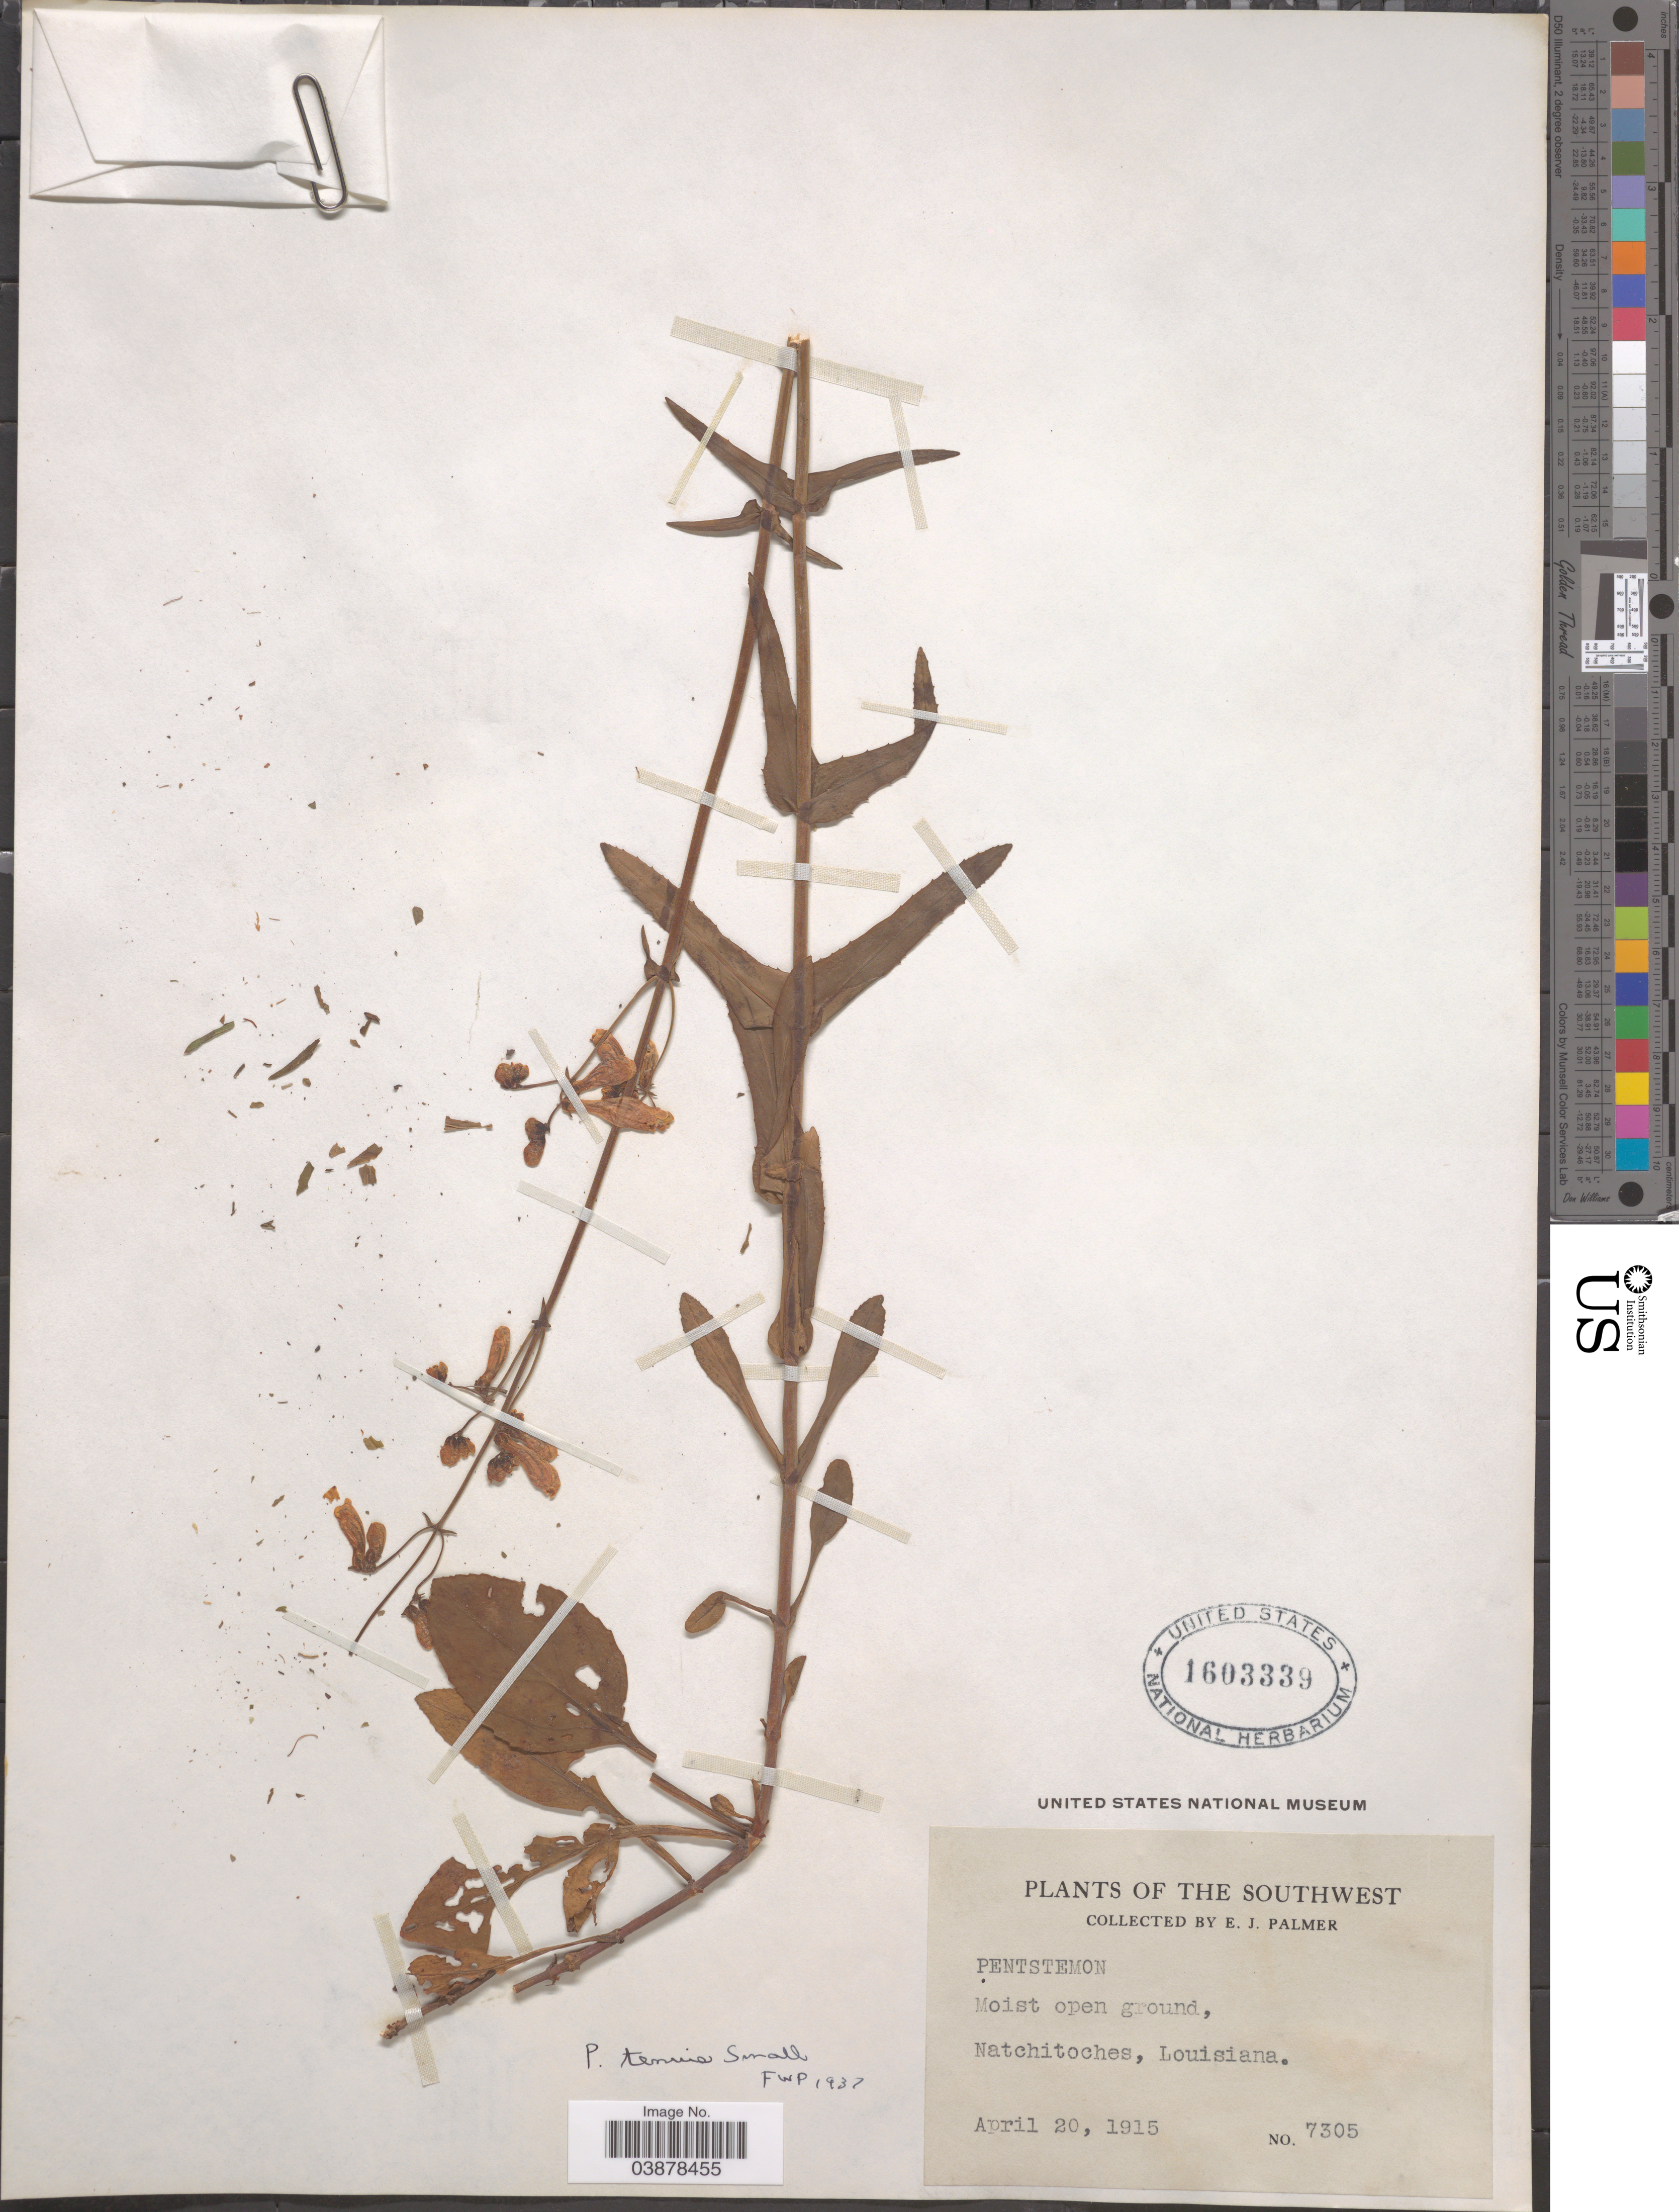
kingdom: Plantae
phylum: Tracheophyta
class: Magnoliopsida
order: Lamiales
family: Plantaginaceae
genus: Penstemon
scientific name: Penstemon tenuis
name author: Small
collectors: E. J. Palmer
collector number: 7305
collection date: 1915-04-20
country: United States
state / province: Louisiana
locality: The Southwest. Natchitoches.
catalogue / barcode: US 1603339